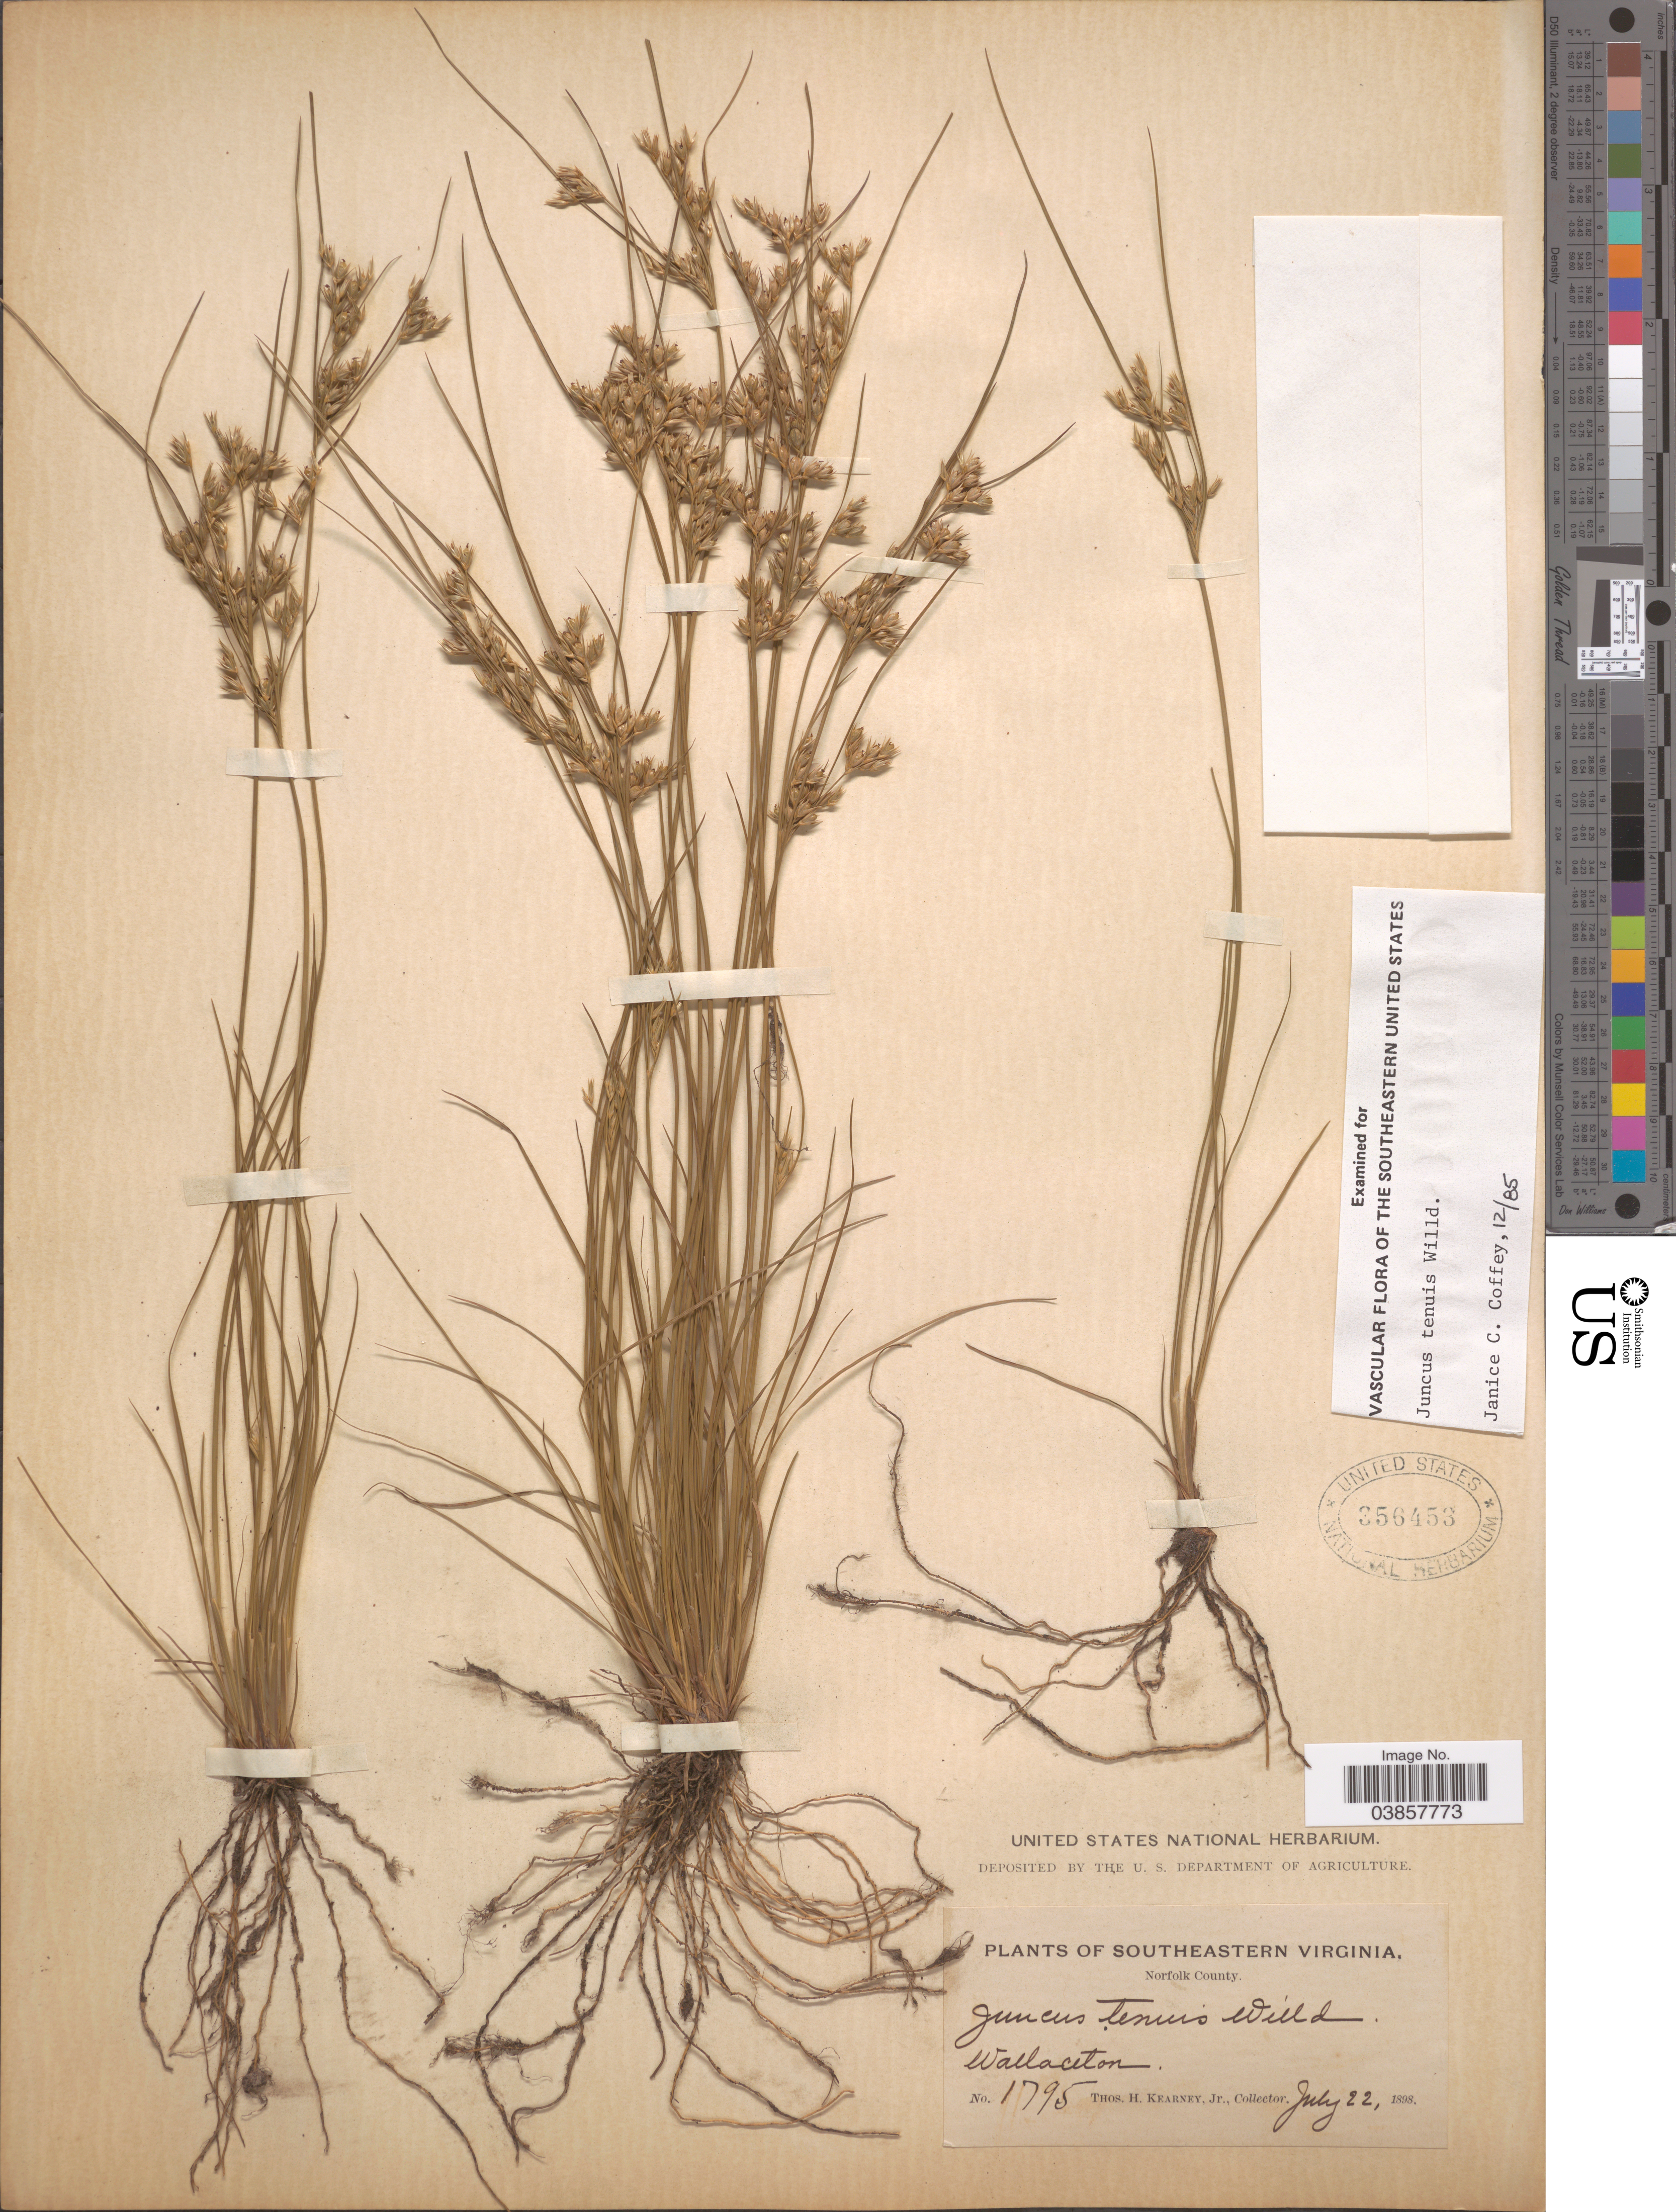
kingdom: Plantae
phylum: Tracheophyta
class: Liliopsida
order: Poales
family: Juncaceae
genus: Juncus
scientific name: Juncus tenuis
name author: Willd.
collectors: T. H. Kearney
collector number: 1795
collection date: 1898-07-22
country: United States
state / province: Virginia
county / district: City of Norfolk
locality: Southeastern Virginia. Norfolk County. Wallaceton.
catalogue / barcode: US 356453